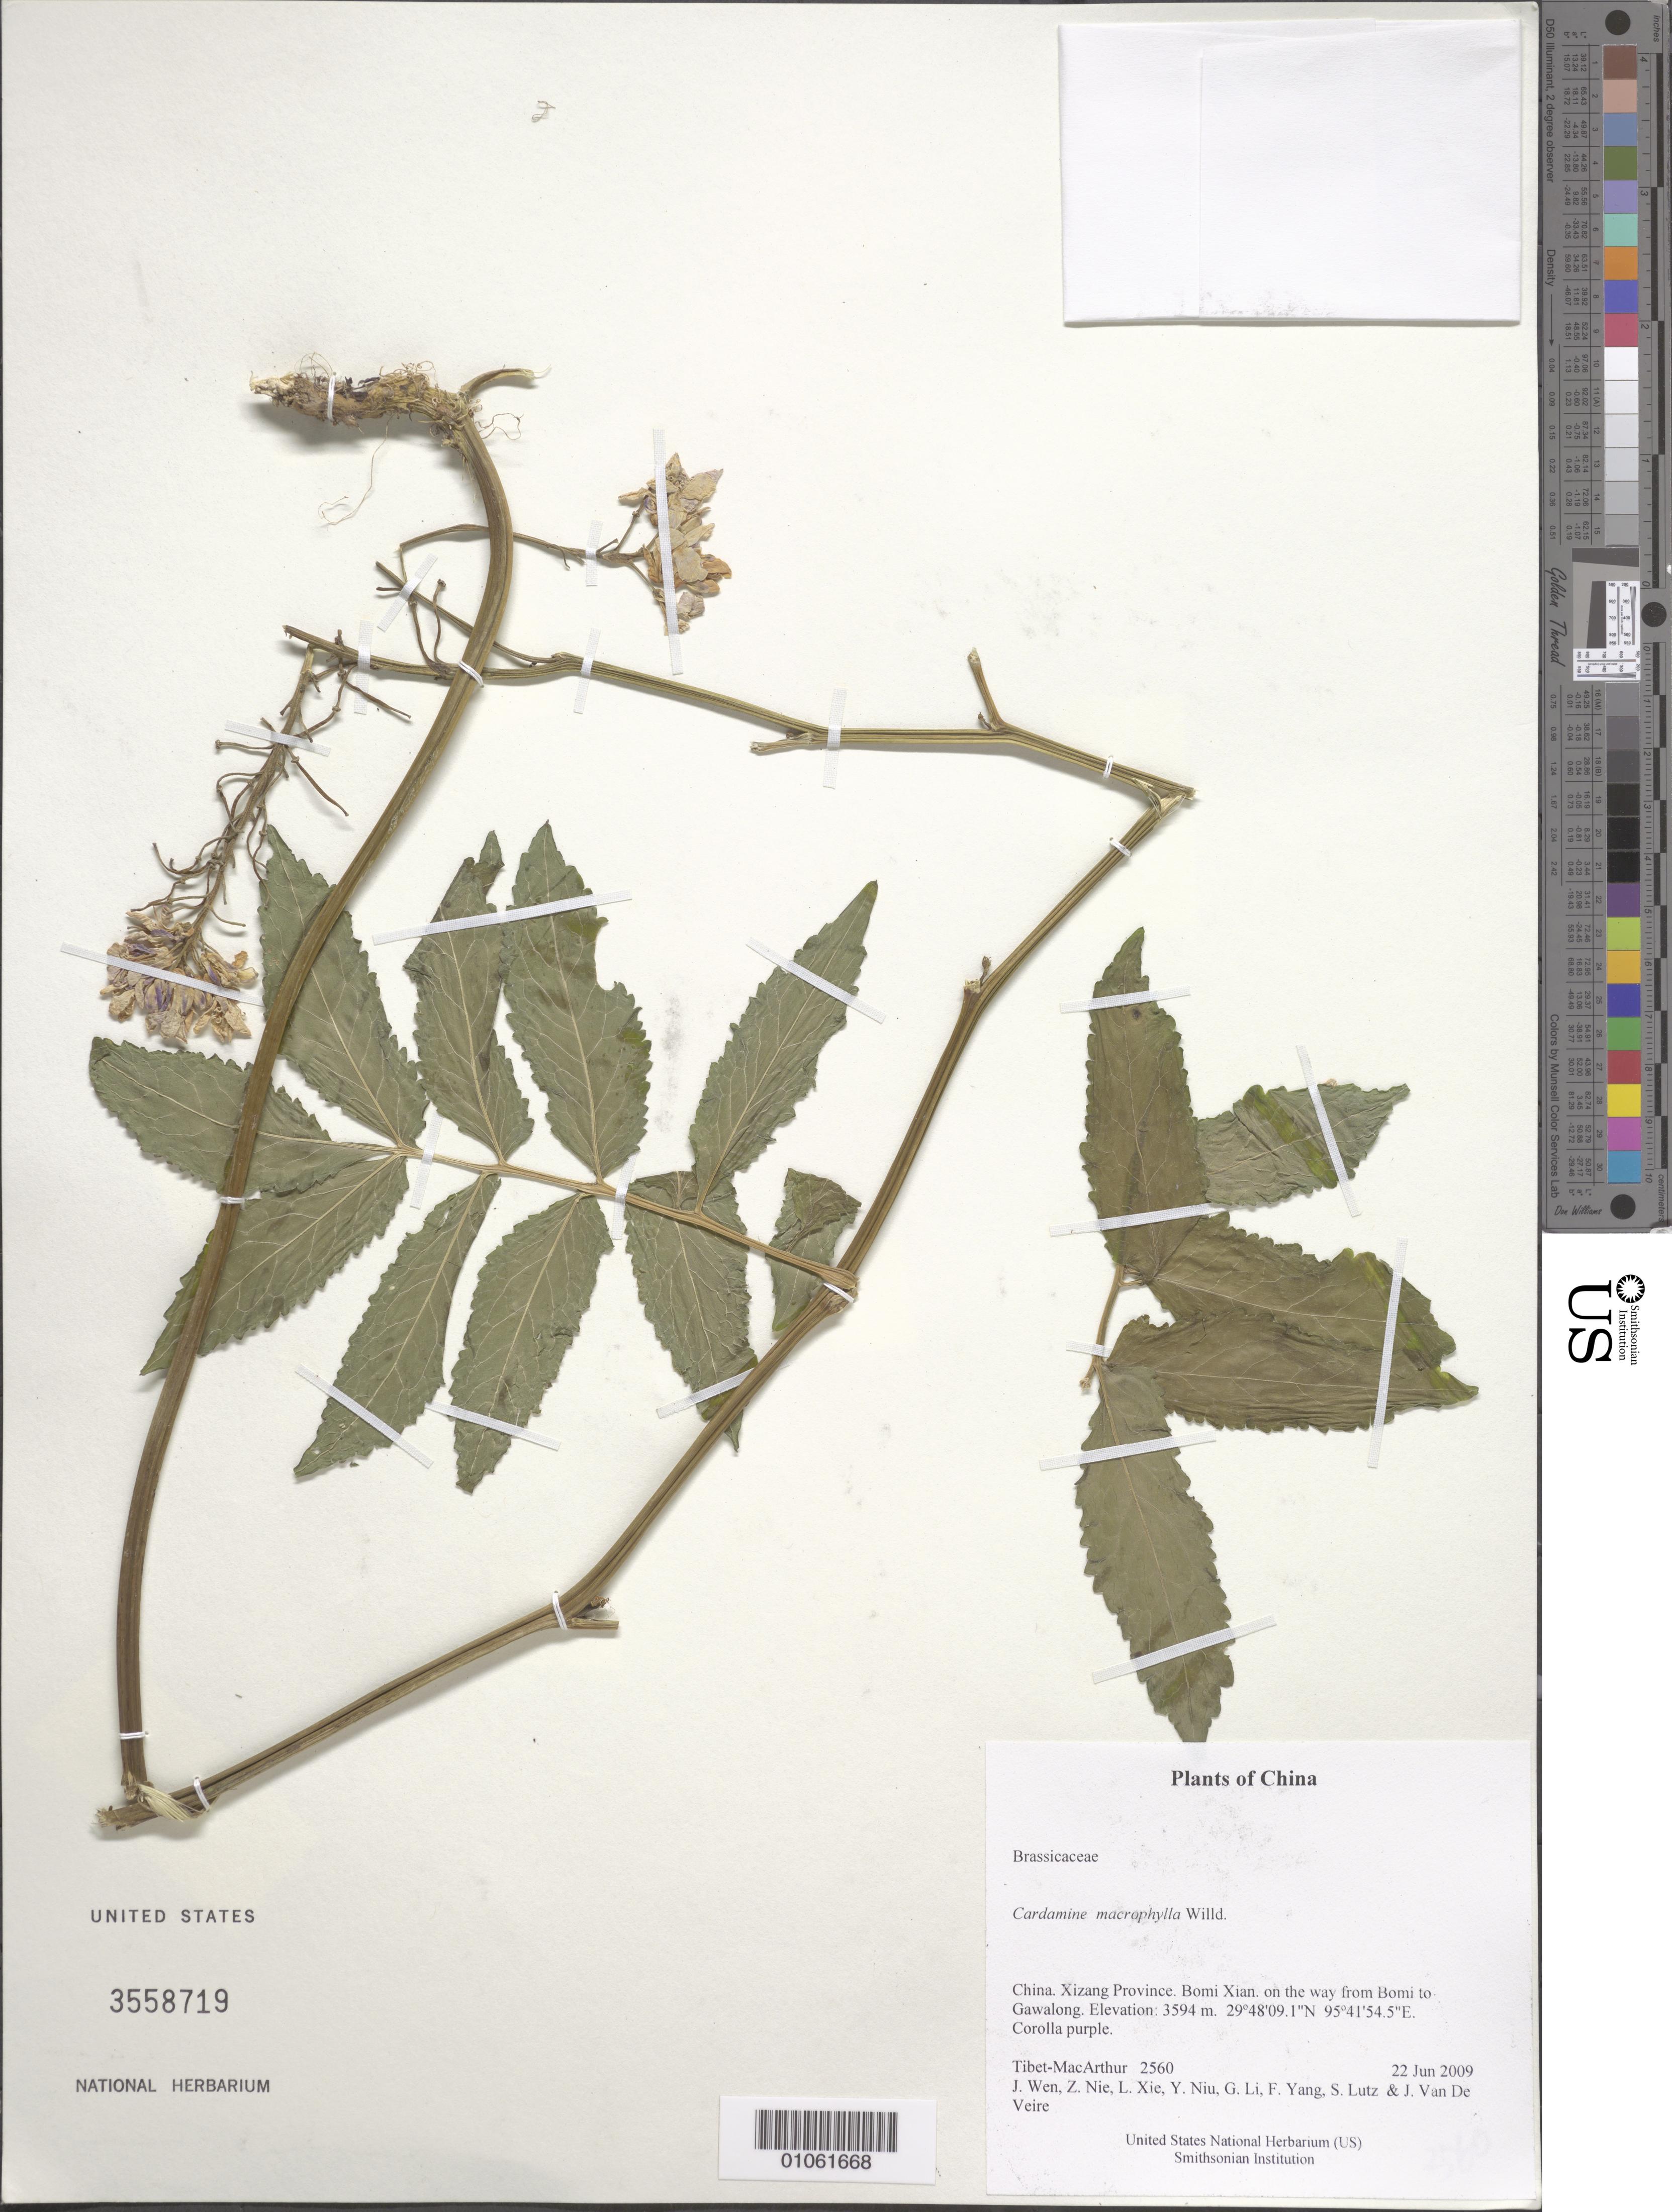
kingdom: Plantae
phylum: Tracheophyta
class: Magnoliopsida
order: Brassicales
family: Brassicaceae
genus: Cardamine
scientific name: Cardamine macrophylla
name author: Willd.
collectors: Tibet-MacArthur, J. Wen, Z. Nie, L. Xie, Y. Niu, G. Li, F. Yang, S. Lutz & J. Van De Veire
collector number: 2560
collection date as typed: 22 Jun 2009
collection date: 2009-06-22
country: China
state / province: Xizang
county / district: Bomi Xian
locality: on the way from Bomi to Gawalong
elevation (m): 3594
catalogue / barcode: US 3558719